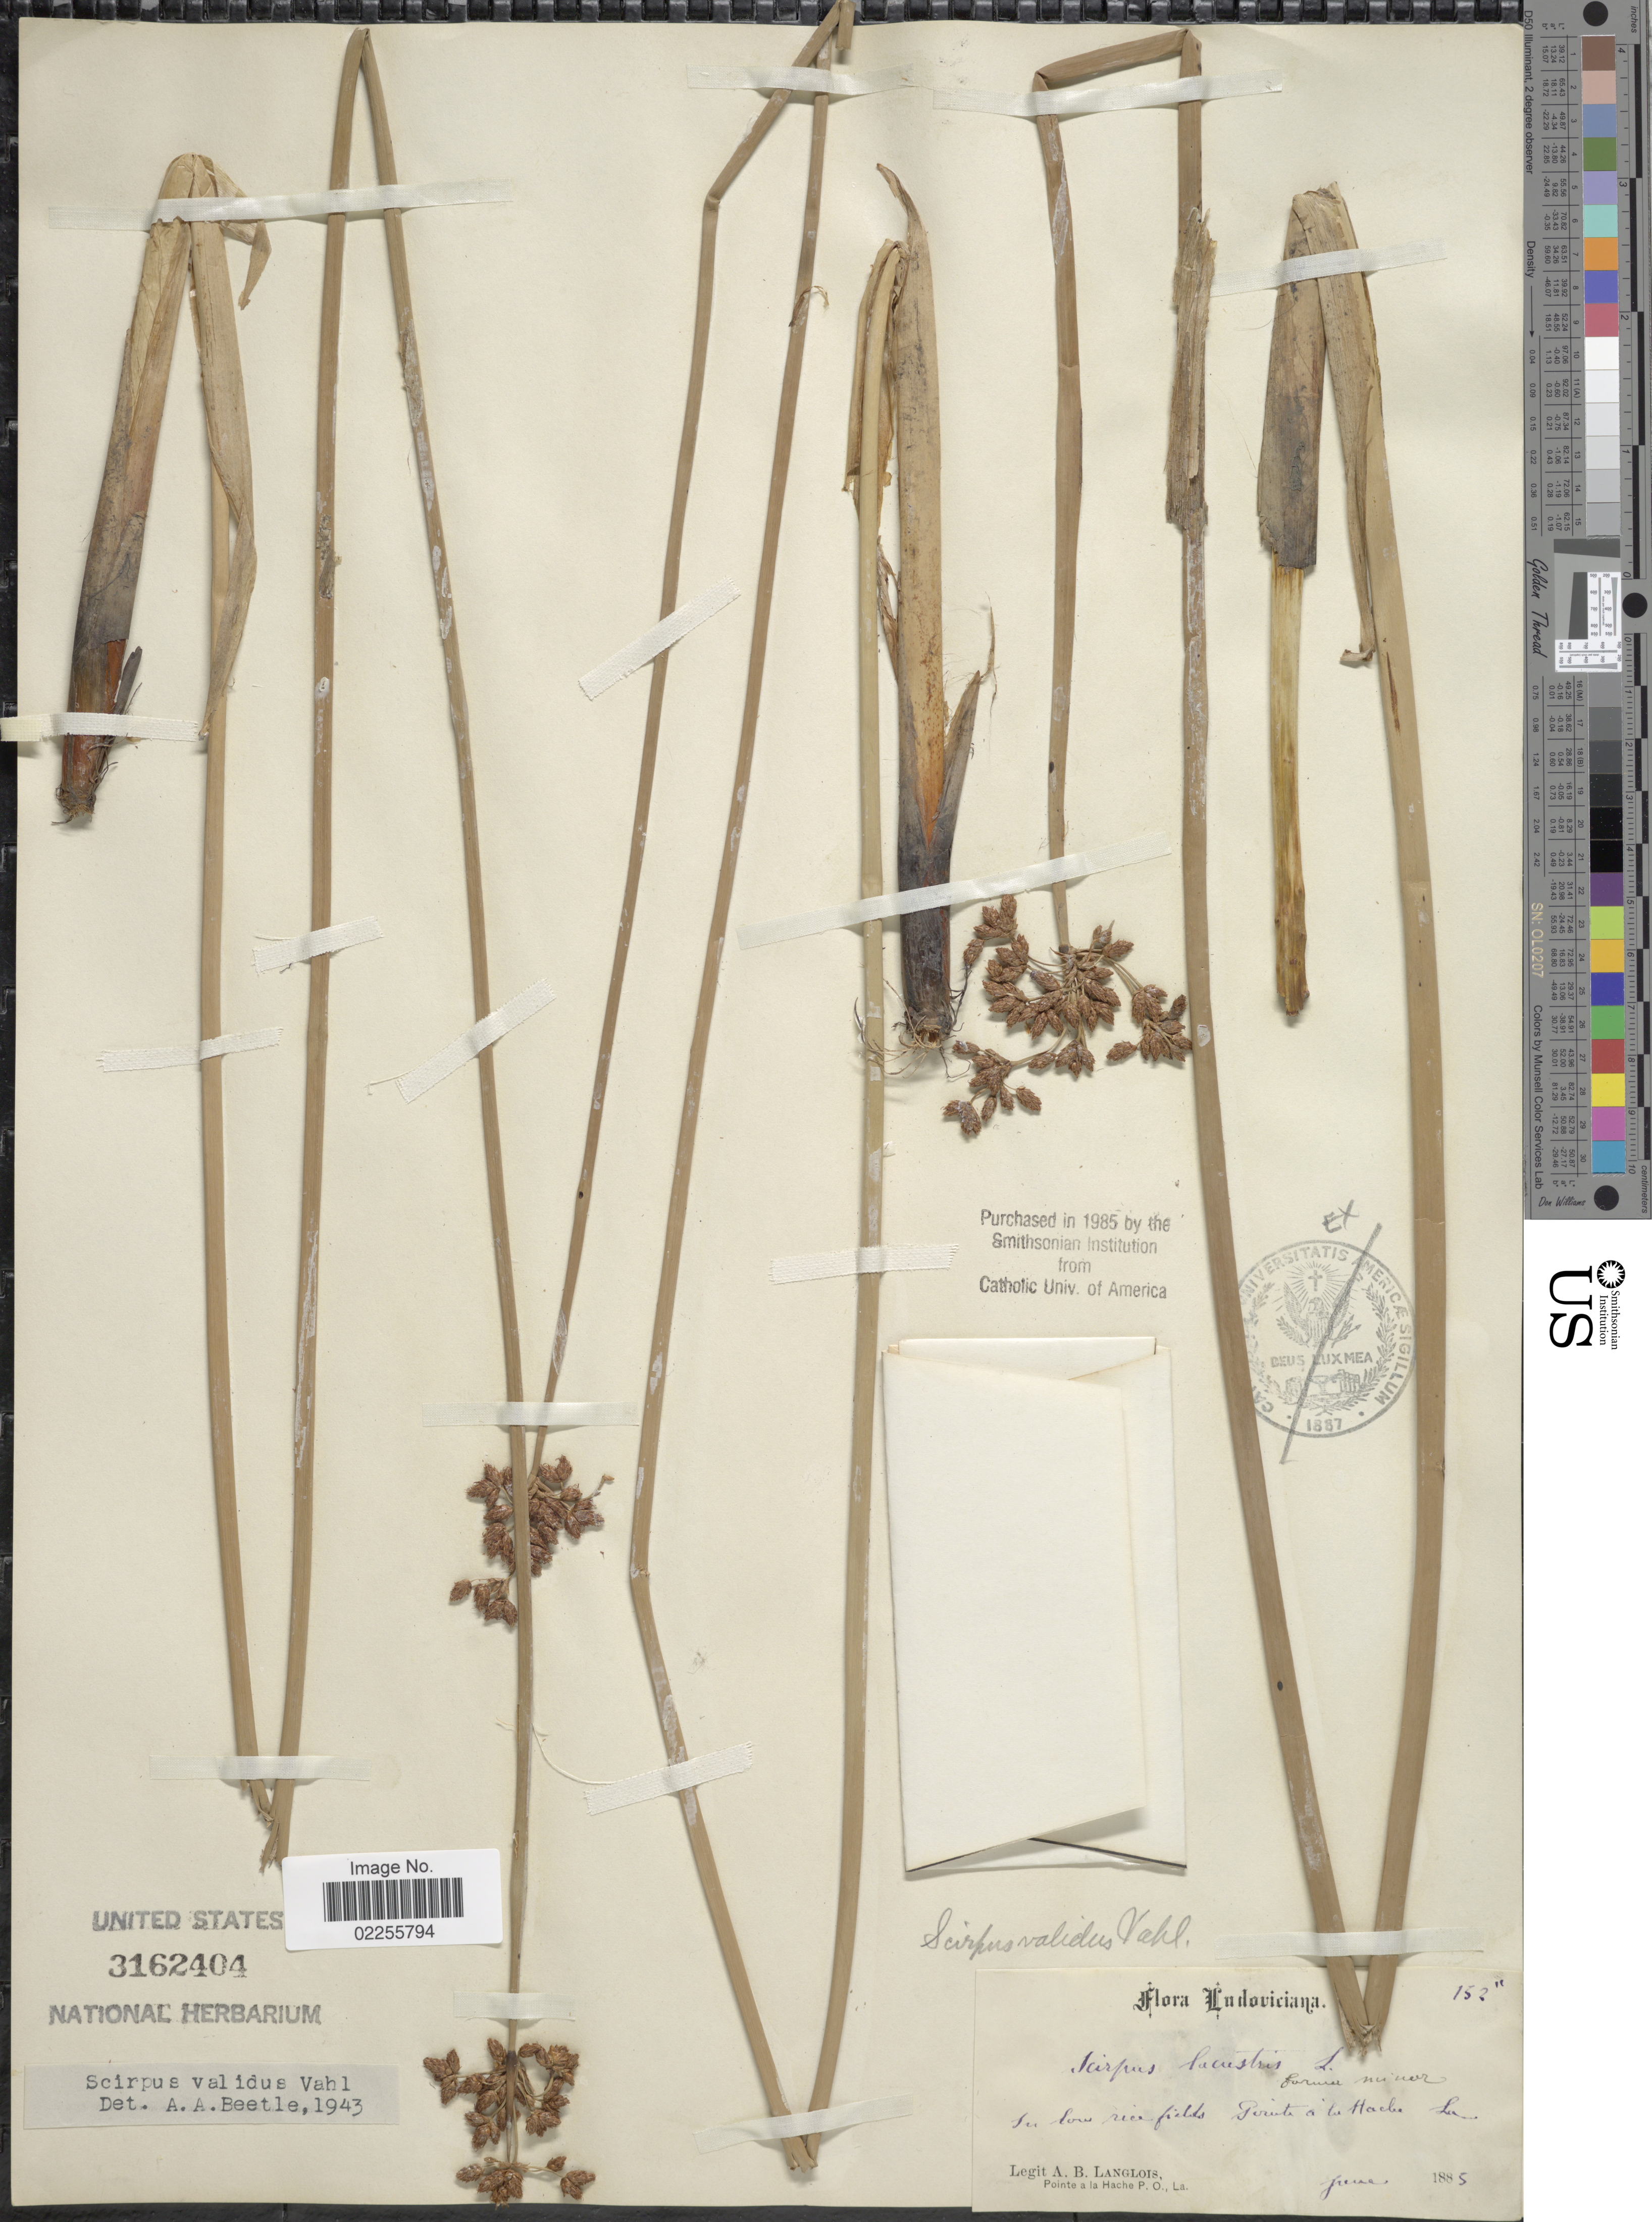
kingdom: Plantae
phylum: Tracheophyta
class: Liliopsida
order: Poales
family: Cyperaceae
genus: Schoenoplectus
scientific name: Schoenoplectus tabernaemontani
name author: (C.C. Gmel.) Palla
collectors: A. Langlois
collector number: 152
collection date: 1885-06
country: United States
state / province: Louisiana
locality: in low rice fields Pointe à la Hache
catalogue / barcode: US 3162404